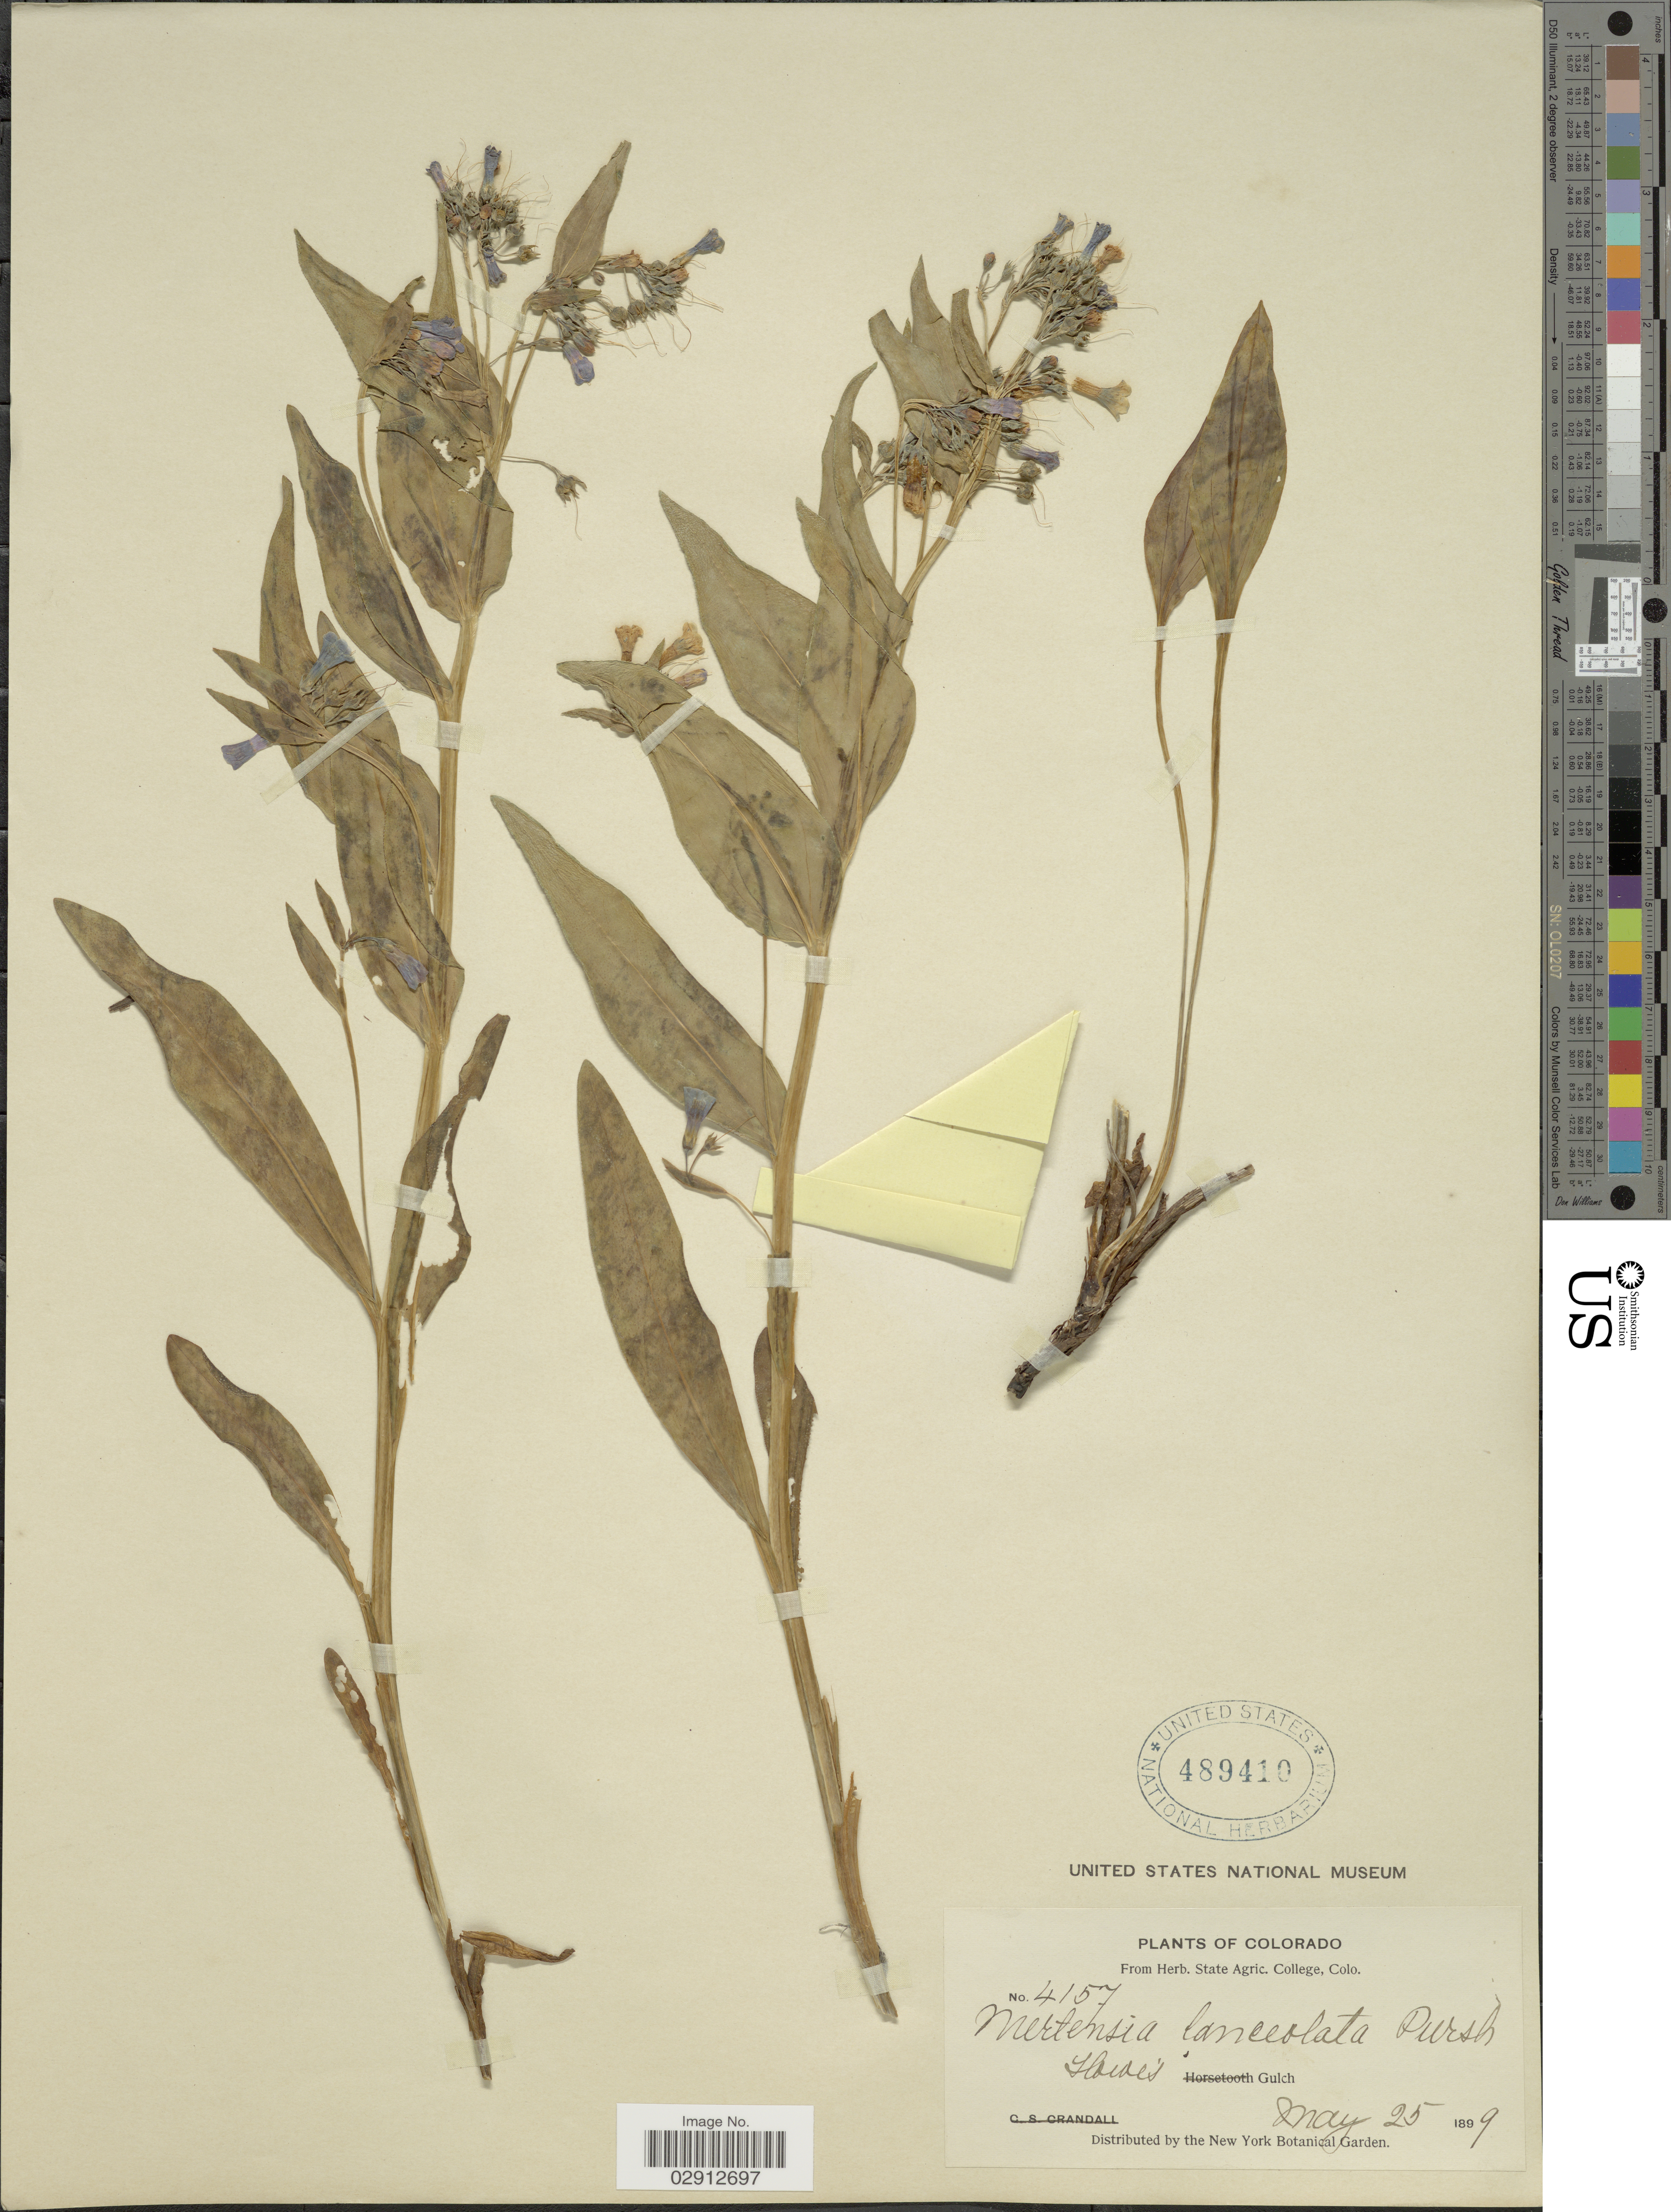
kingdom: Plantae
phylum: Tracheophyta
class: Magnoliopsida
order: Boraginales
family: Boraginaceae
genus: Mertensia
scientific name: Mertensia lanceolata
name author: (Pursh) DC. ex A. DC.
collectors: ex herb. State Agric. College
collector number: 4157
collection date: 1899-05-25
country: United States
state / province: Colorado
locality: Howe's Gulch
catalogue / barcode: US 489410